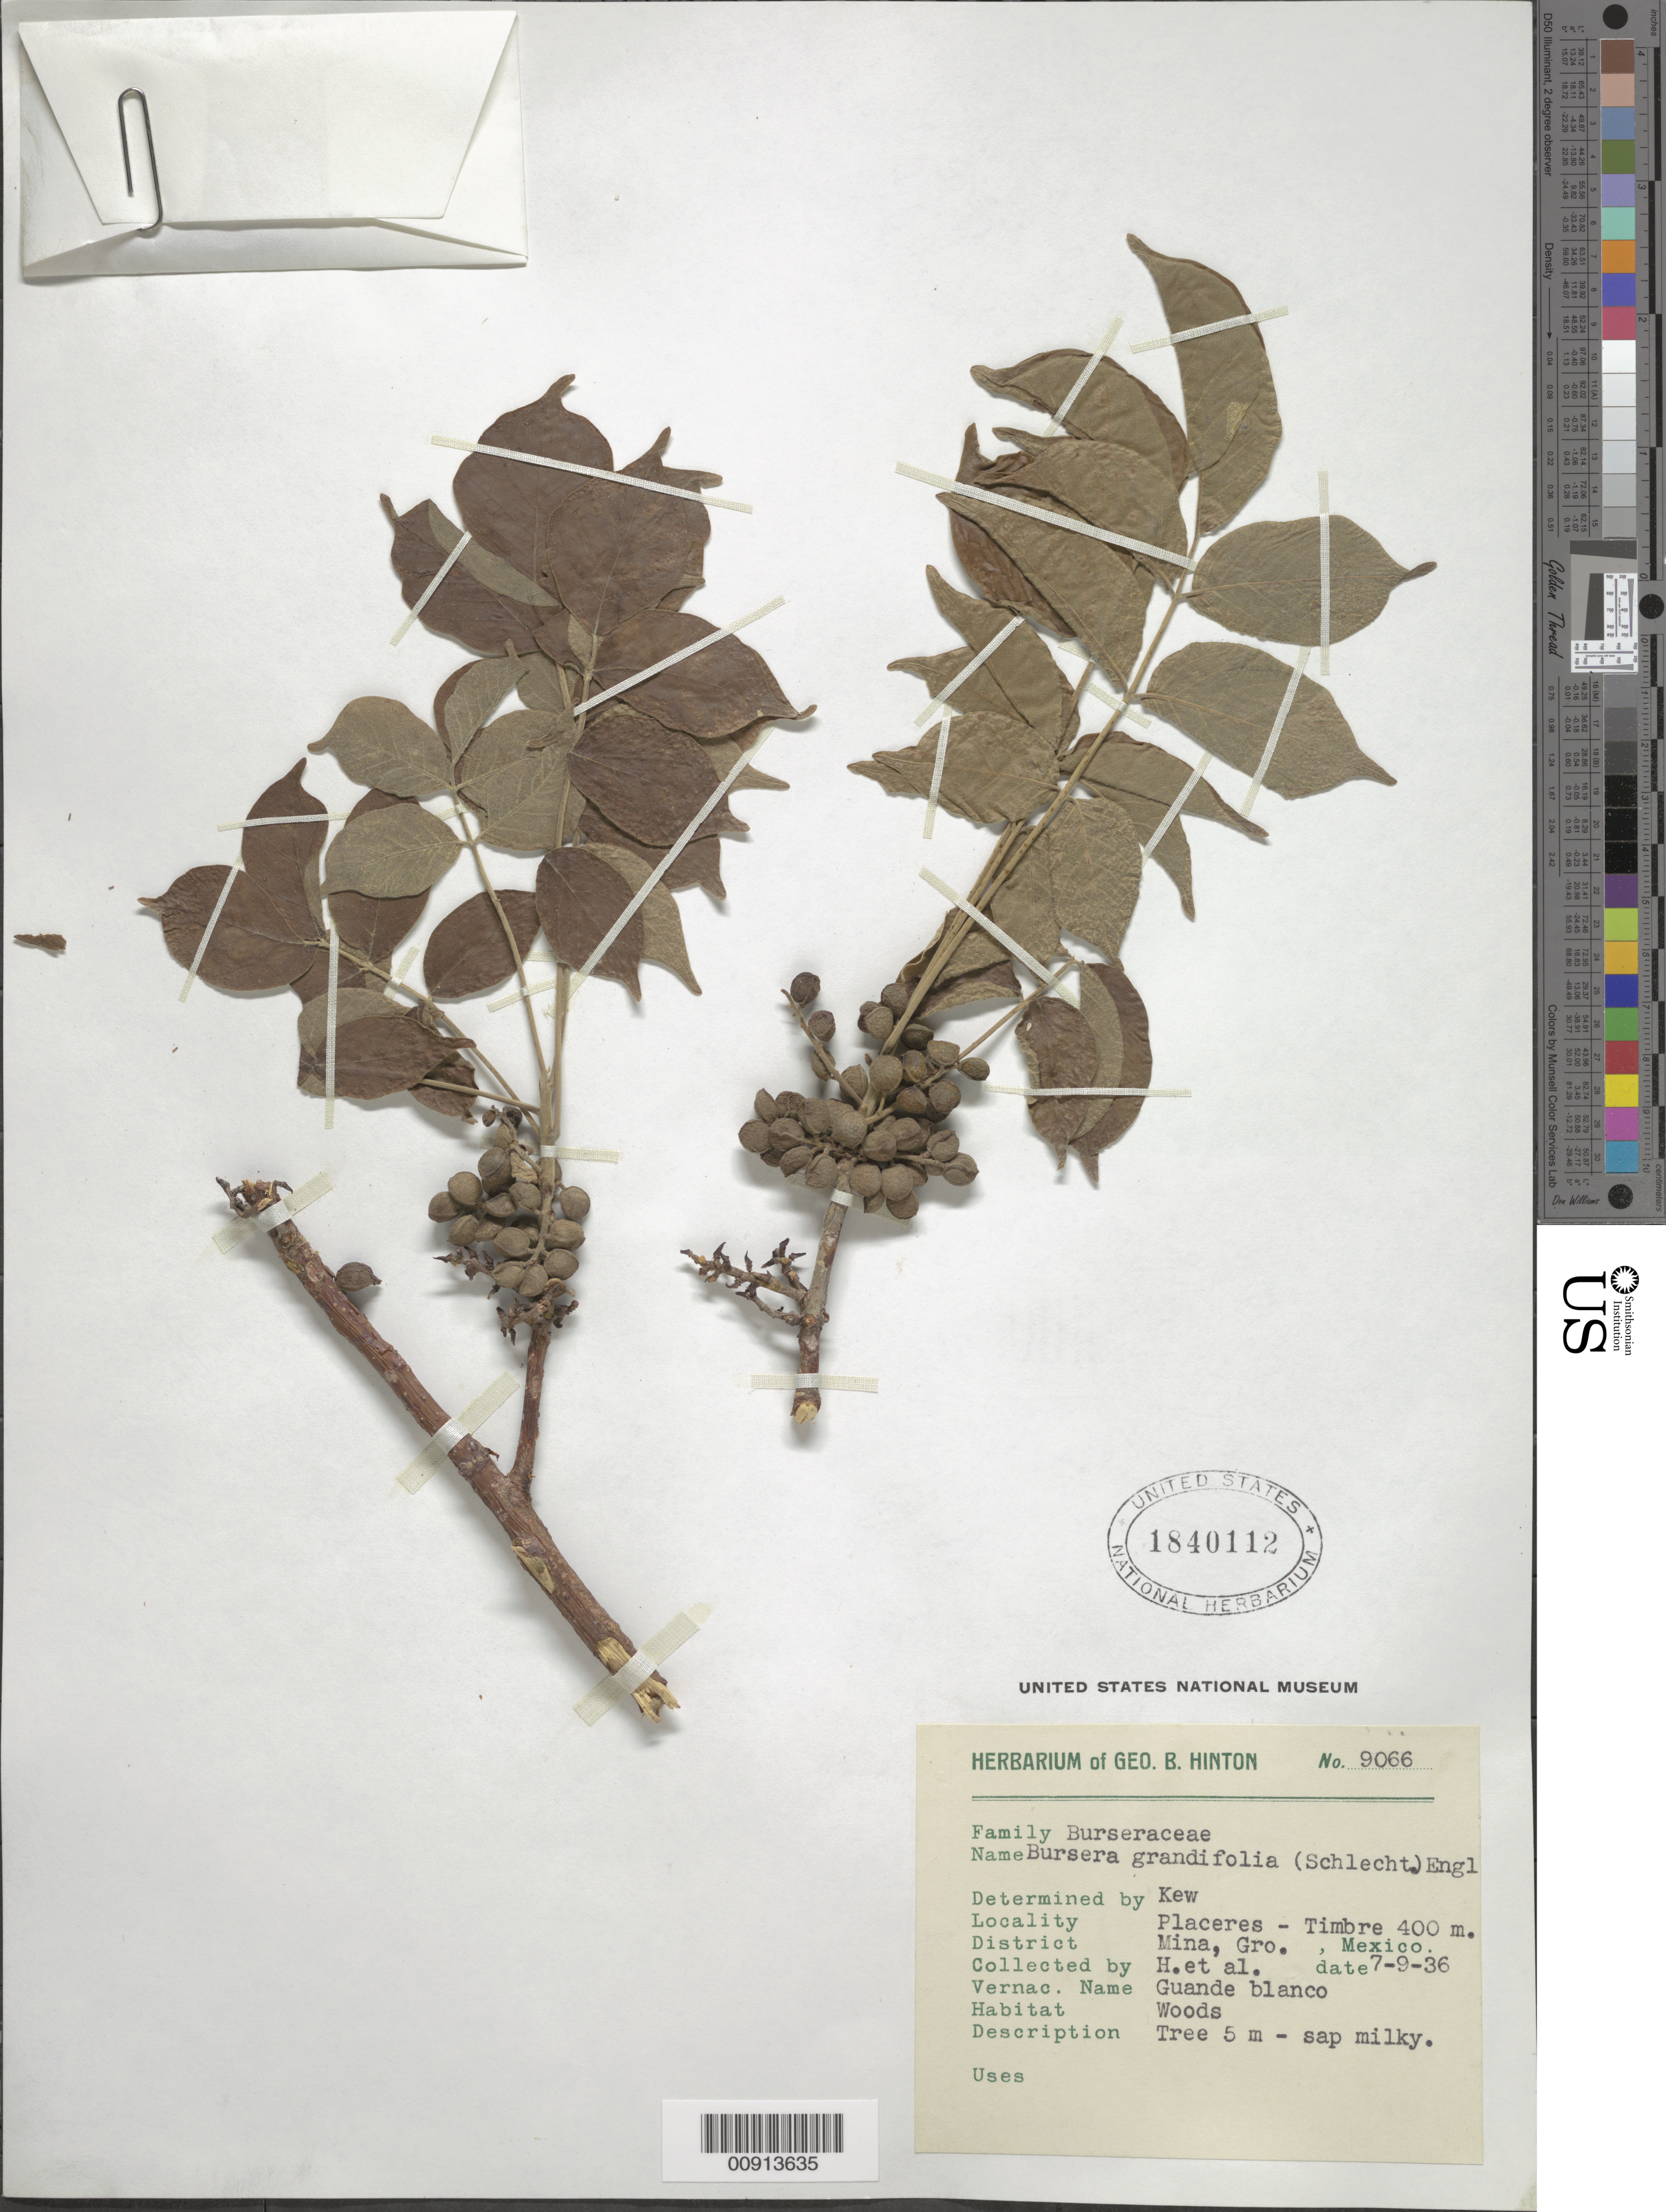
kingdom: Plantae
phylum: Tracheophyta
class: Magnoliopsida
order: Sapindales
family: Burseraceae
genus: Bursera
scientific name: Bursera grandifolia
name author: (Schltdl.) Engl.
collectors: G. B. Hinton & et al.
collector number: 9066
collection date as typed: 09 Jul 1936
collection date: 1936-07-09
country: Mexico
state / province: Guerrero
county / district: Mina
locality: Placeres - Timbre, District Mina, Guerrero.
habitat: Woods.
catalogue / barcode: US 1840112